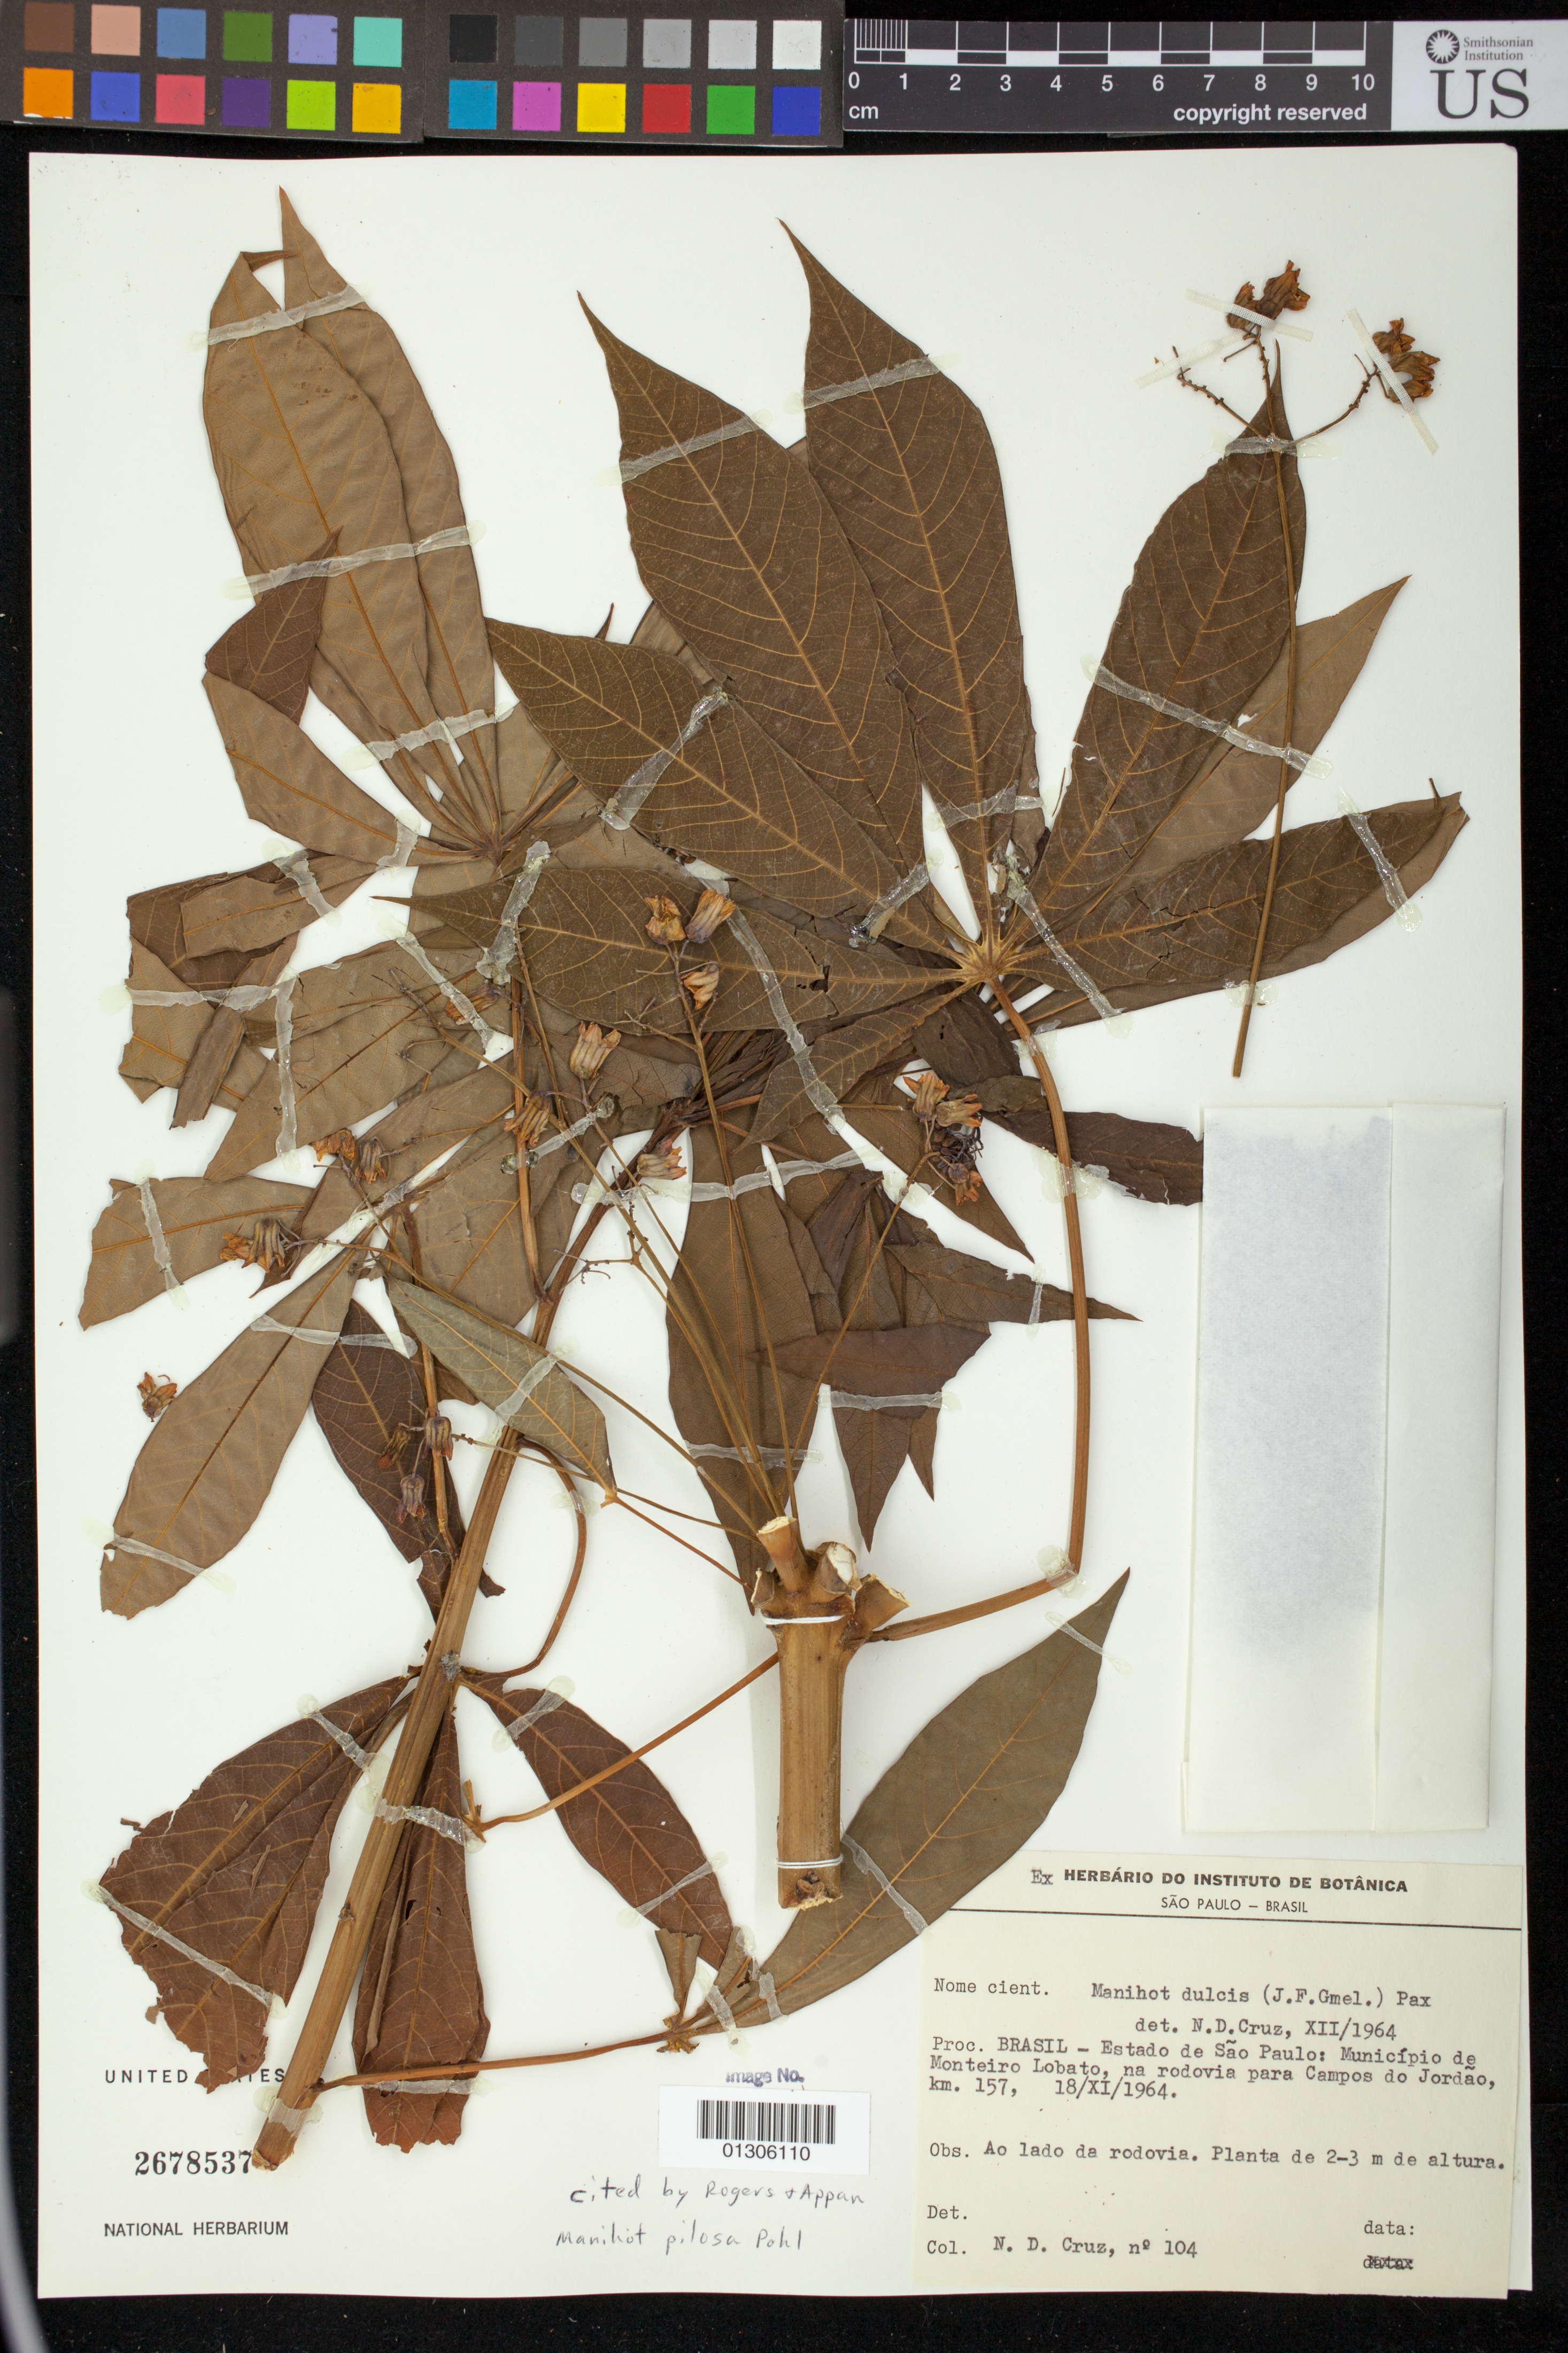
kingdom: Plantae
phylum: Tracheophyta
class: Magnoliopsida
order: Malpighiales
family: Euphorbiaceae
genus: Manihot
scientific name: Manihot pilosa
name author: Pohl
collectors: N. D. Cruz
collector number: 104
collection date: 1964-11-18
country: Brazil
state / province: São Paulo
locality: Municipio de Monteiro Lobato, na rodovia para Campos do Jordao, km. 157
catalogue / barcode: US 2678537